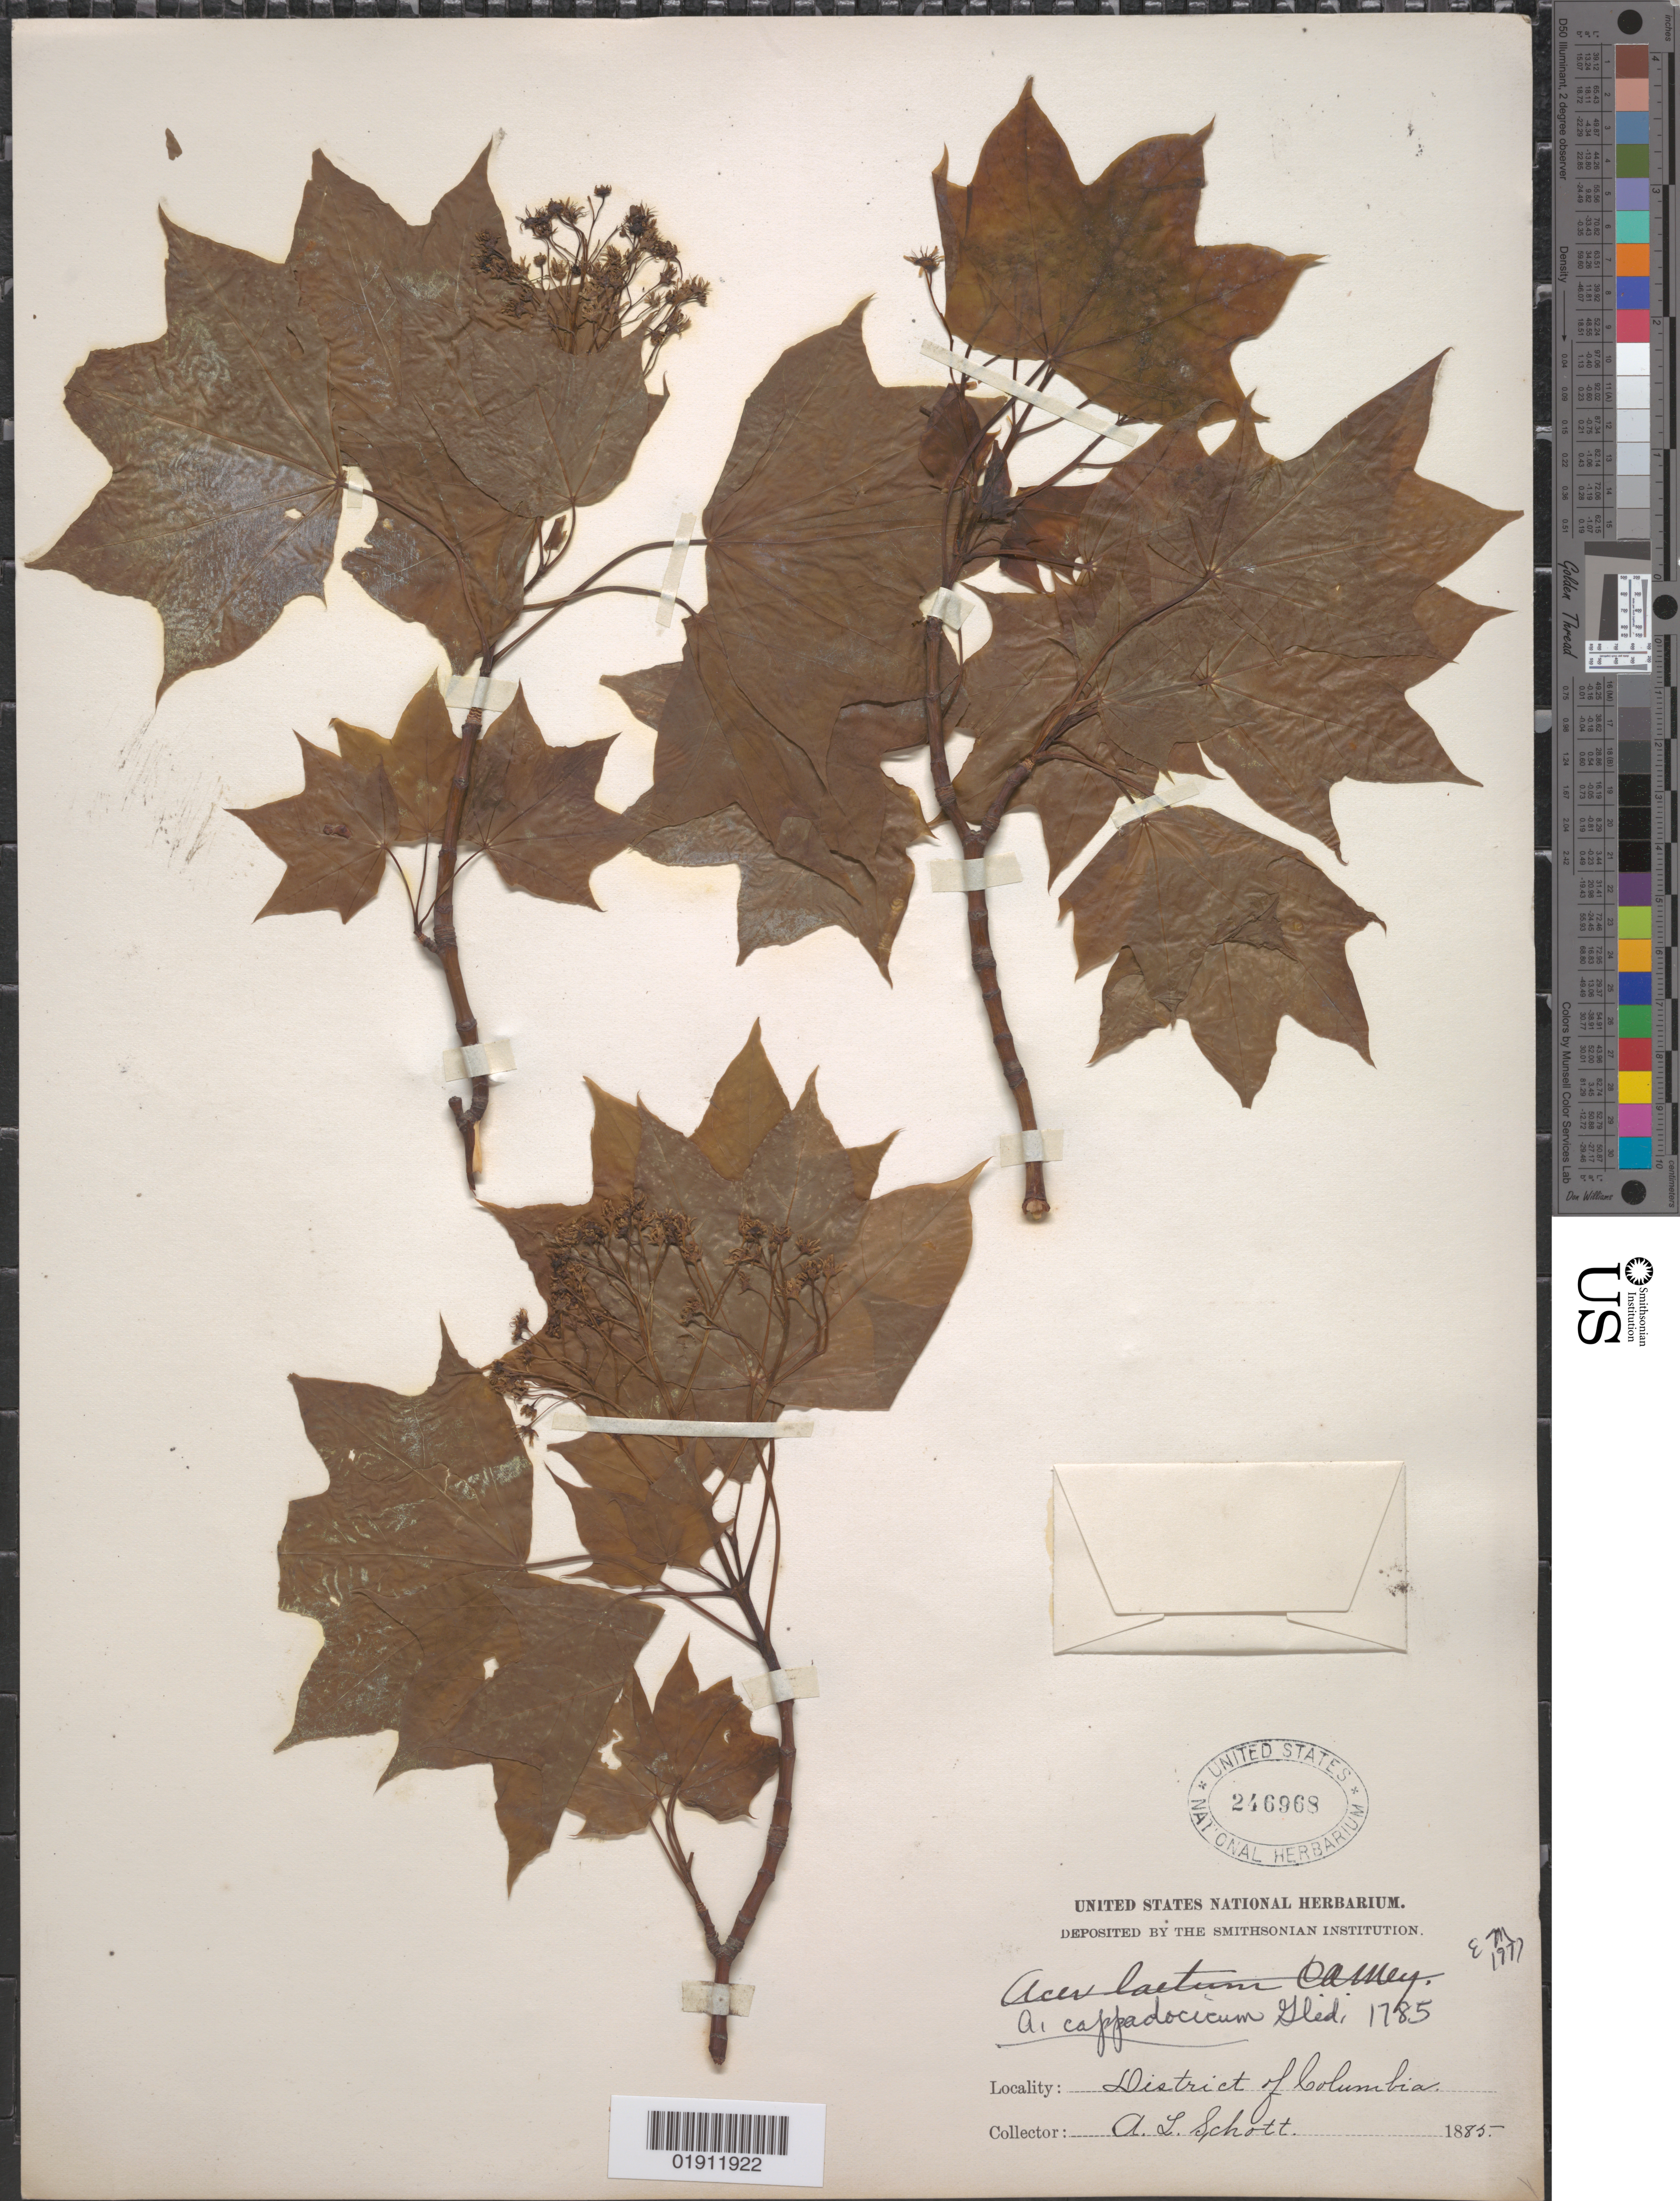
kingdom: Plantae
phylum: Tracheophyta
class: Magnoliopsida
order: Sapindales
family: Sapindaceae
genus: Acer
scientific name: Acer cappadocicum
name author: Gled.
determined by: Murray, Edward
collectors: A. L. Schott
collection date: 1875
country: United States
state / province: District of Columbia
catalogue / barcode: US 246968